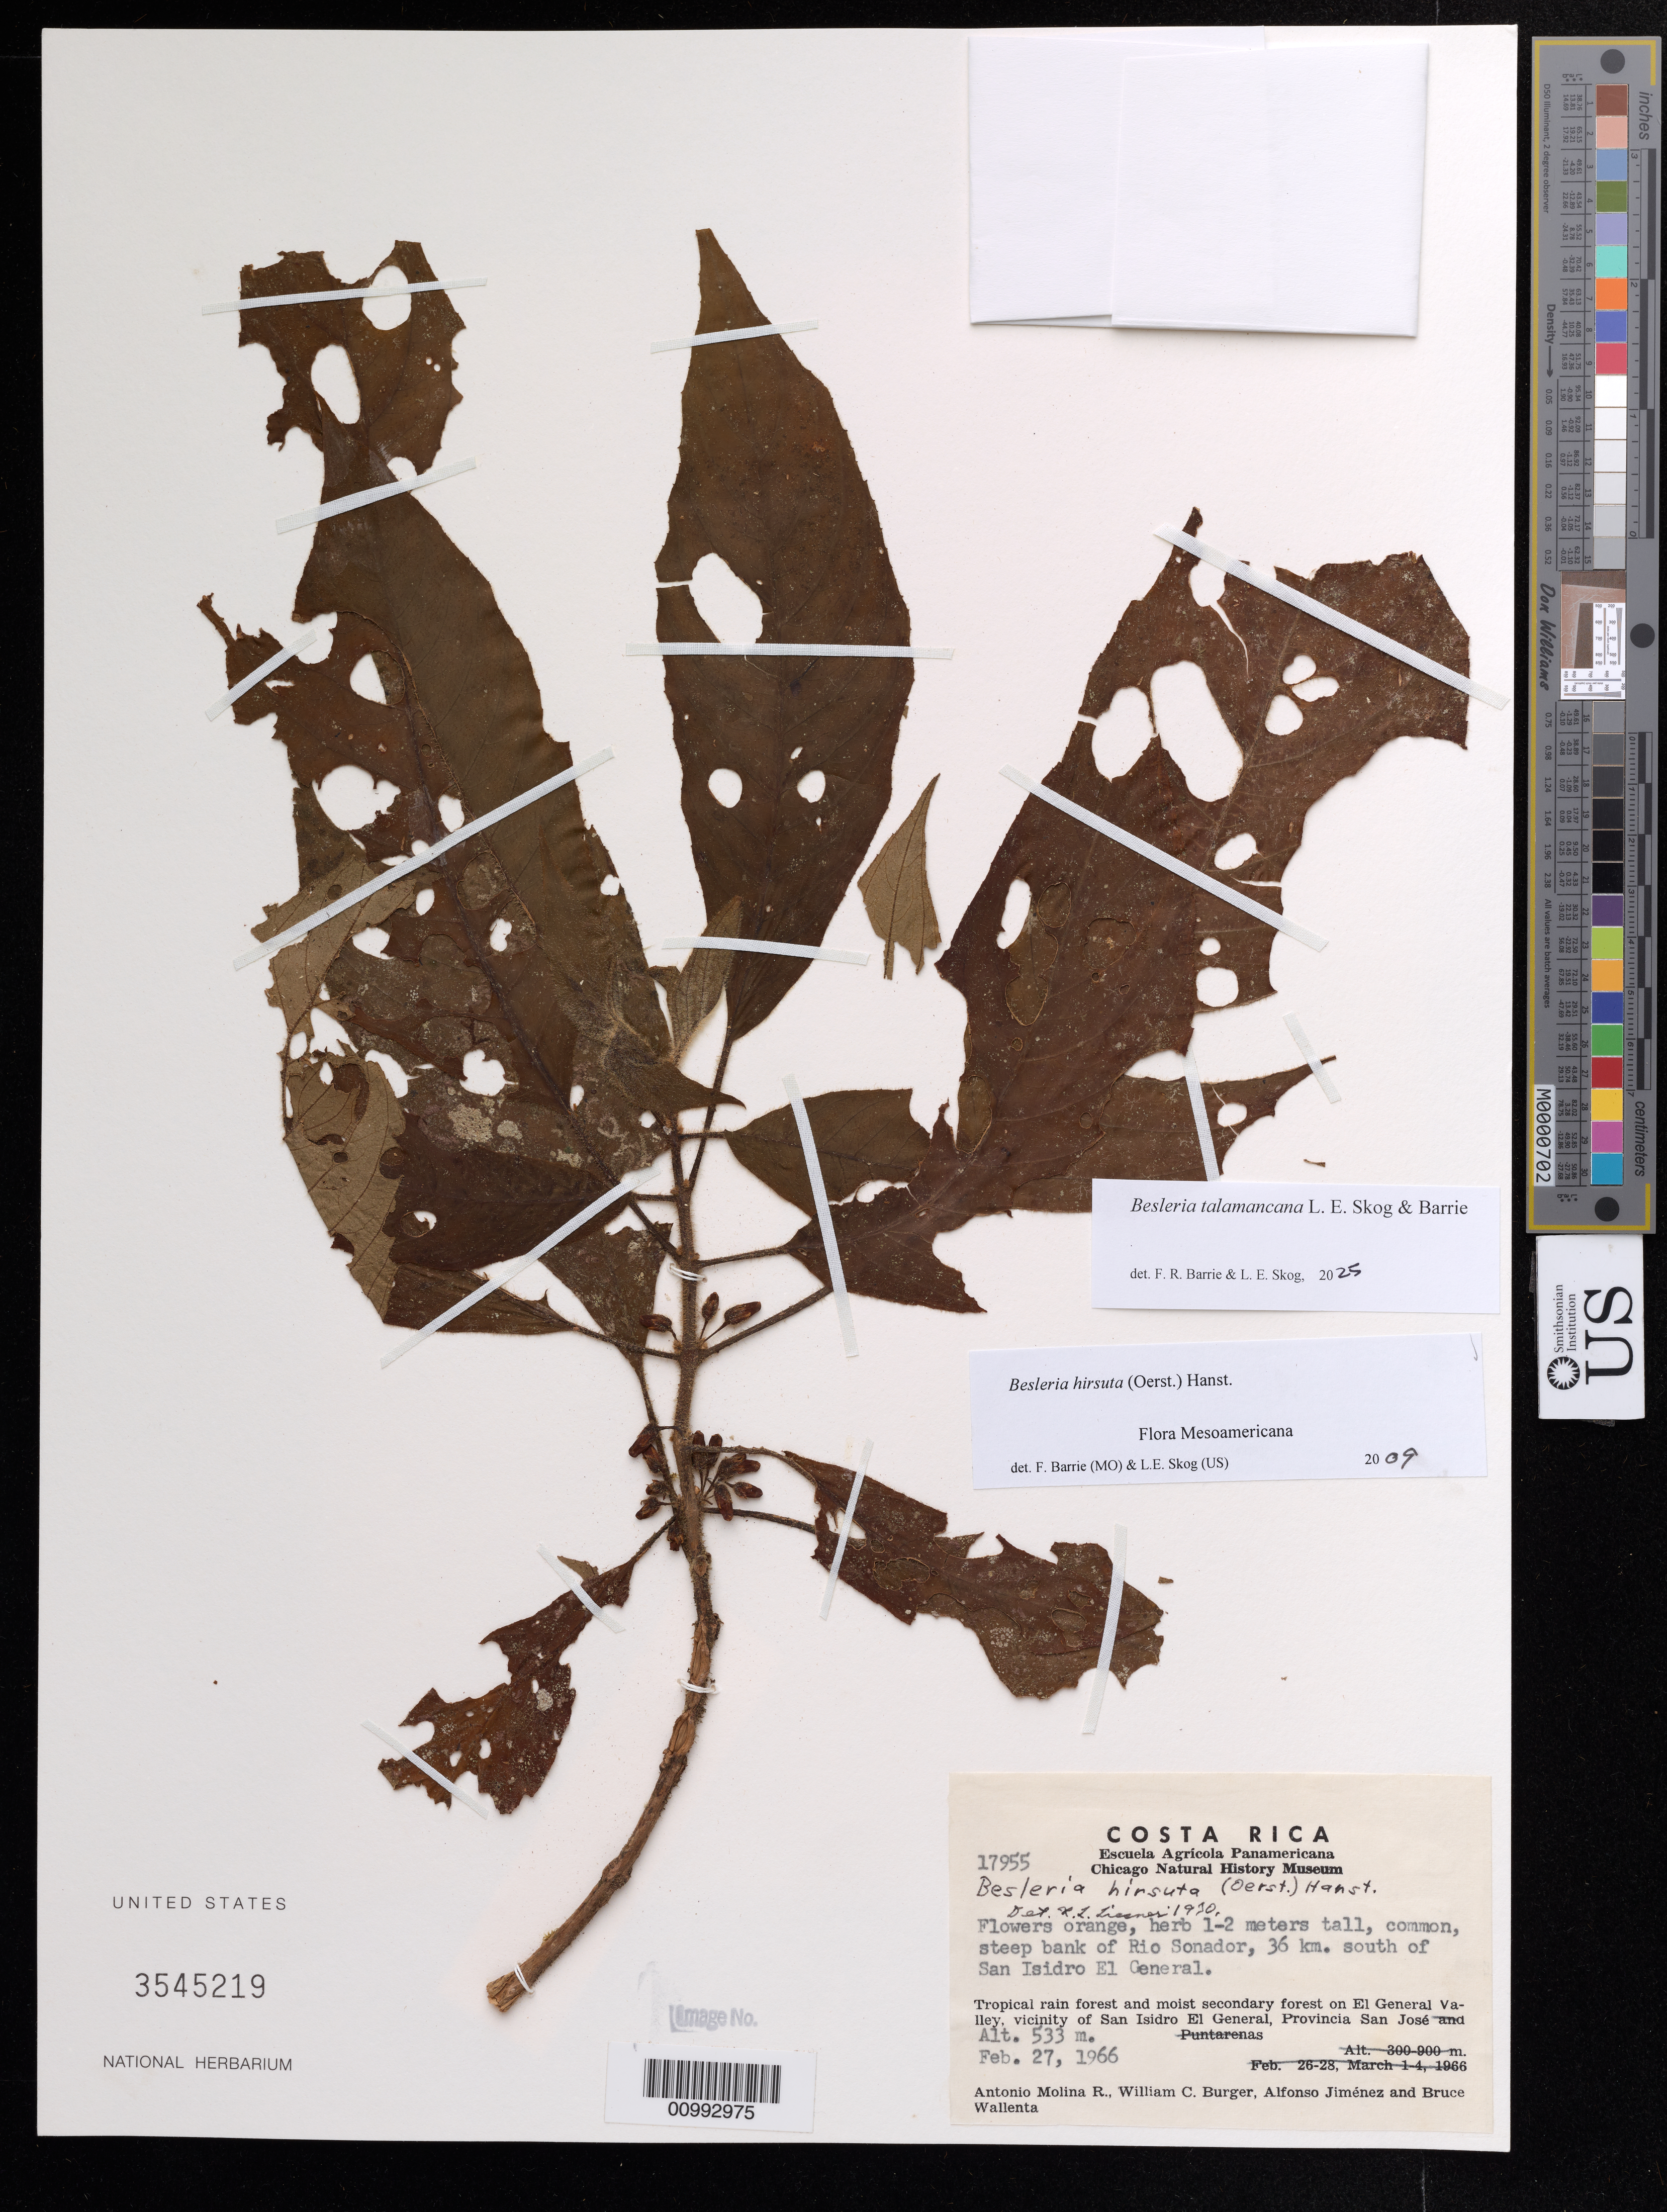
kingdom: Plantae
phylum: Tracheophyta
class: Magnoliopsida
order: Lamiales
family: Gesneriaceae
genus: Besleria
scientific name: Besleria talamancana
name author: L.E. Skog & Barrie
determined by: Barrie, F. R.; Skog, Laurence E.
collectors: A. Molina R. & et al.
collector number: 17955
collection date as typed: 27 Feb 1966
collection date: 1966-02-27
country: Costa Rica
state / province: San José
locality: El General Valley, vicinity of San Isidro El General, Provincia San José, steep bank of Rio Sonador, 36 km south of San Isidro El General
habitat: Tropical rain forest and moist secondary forest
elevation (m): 533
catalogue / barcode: US 3545219